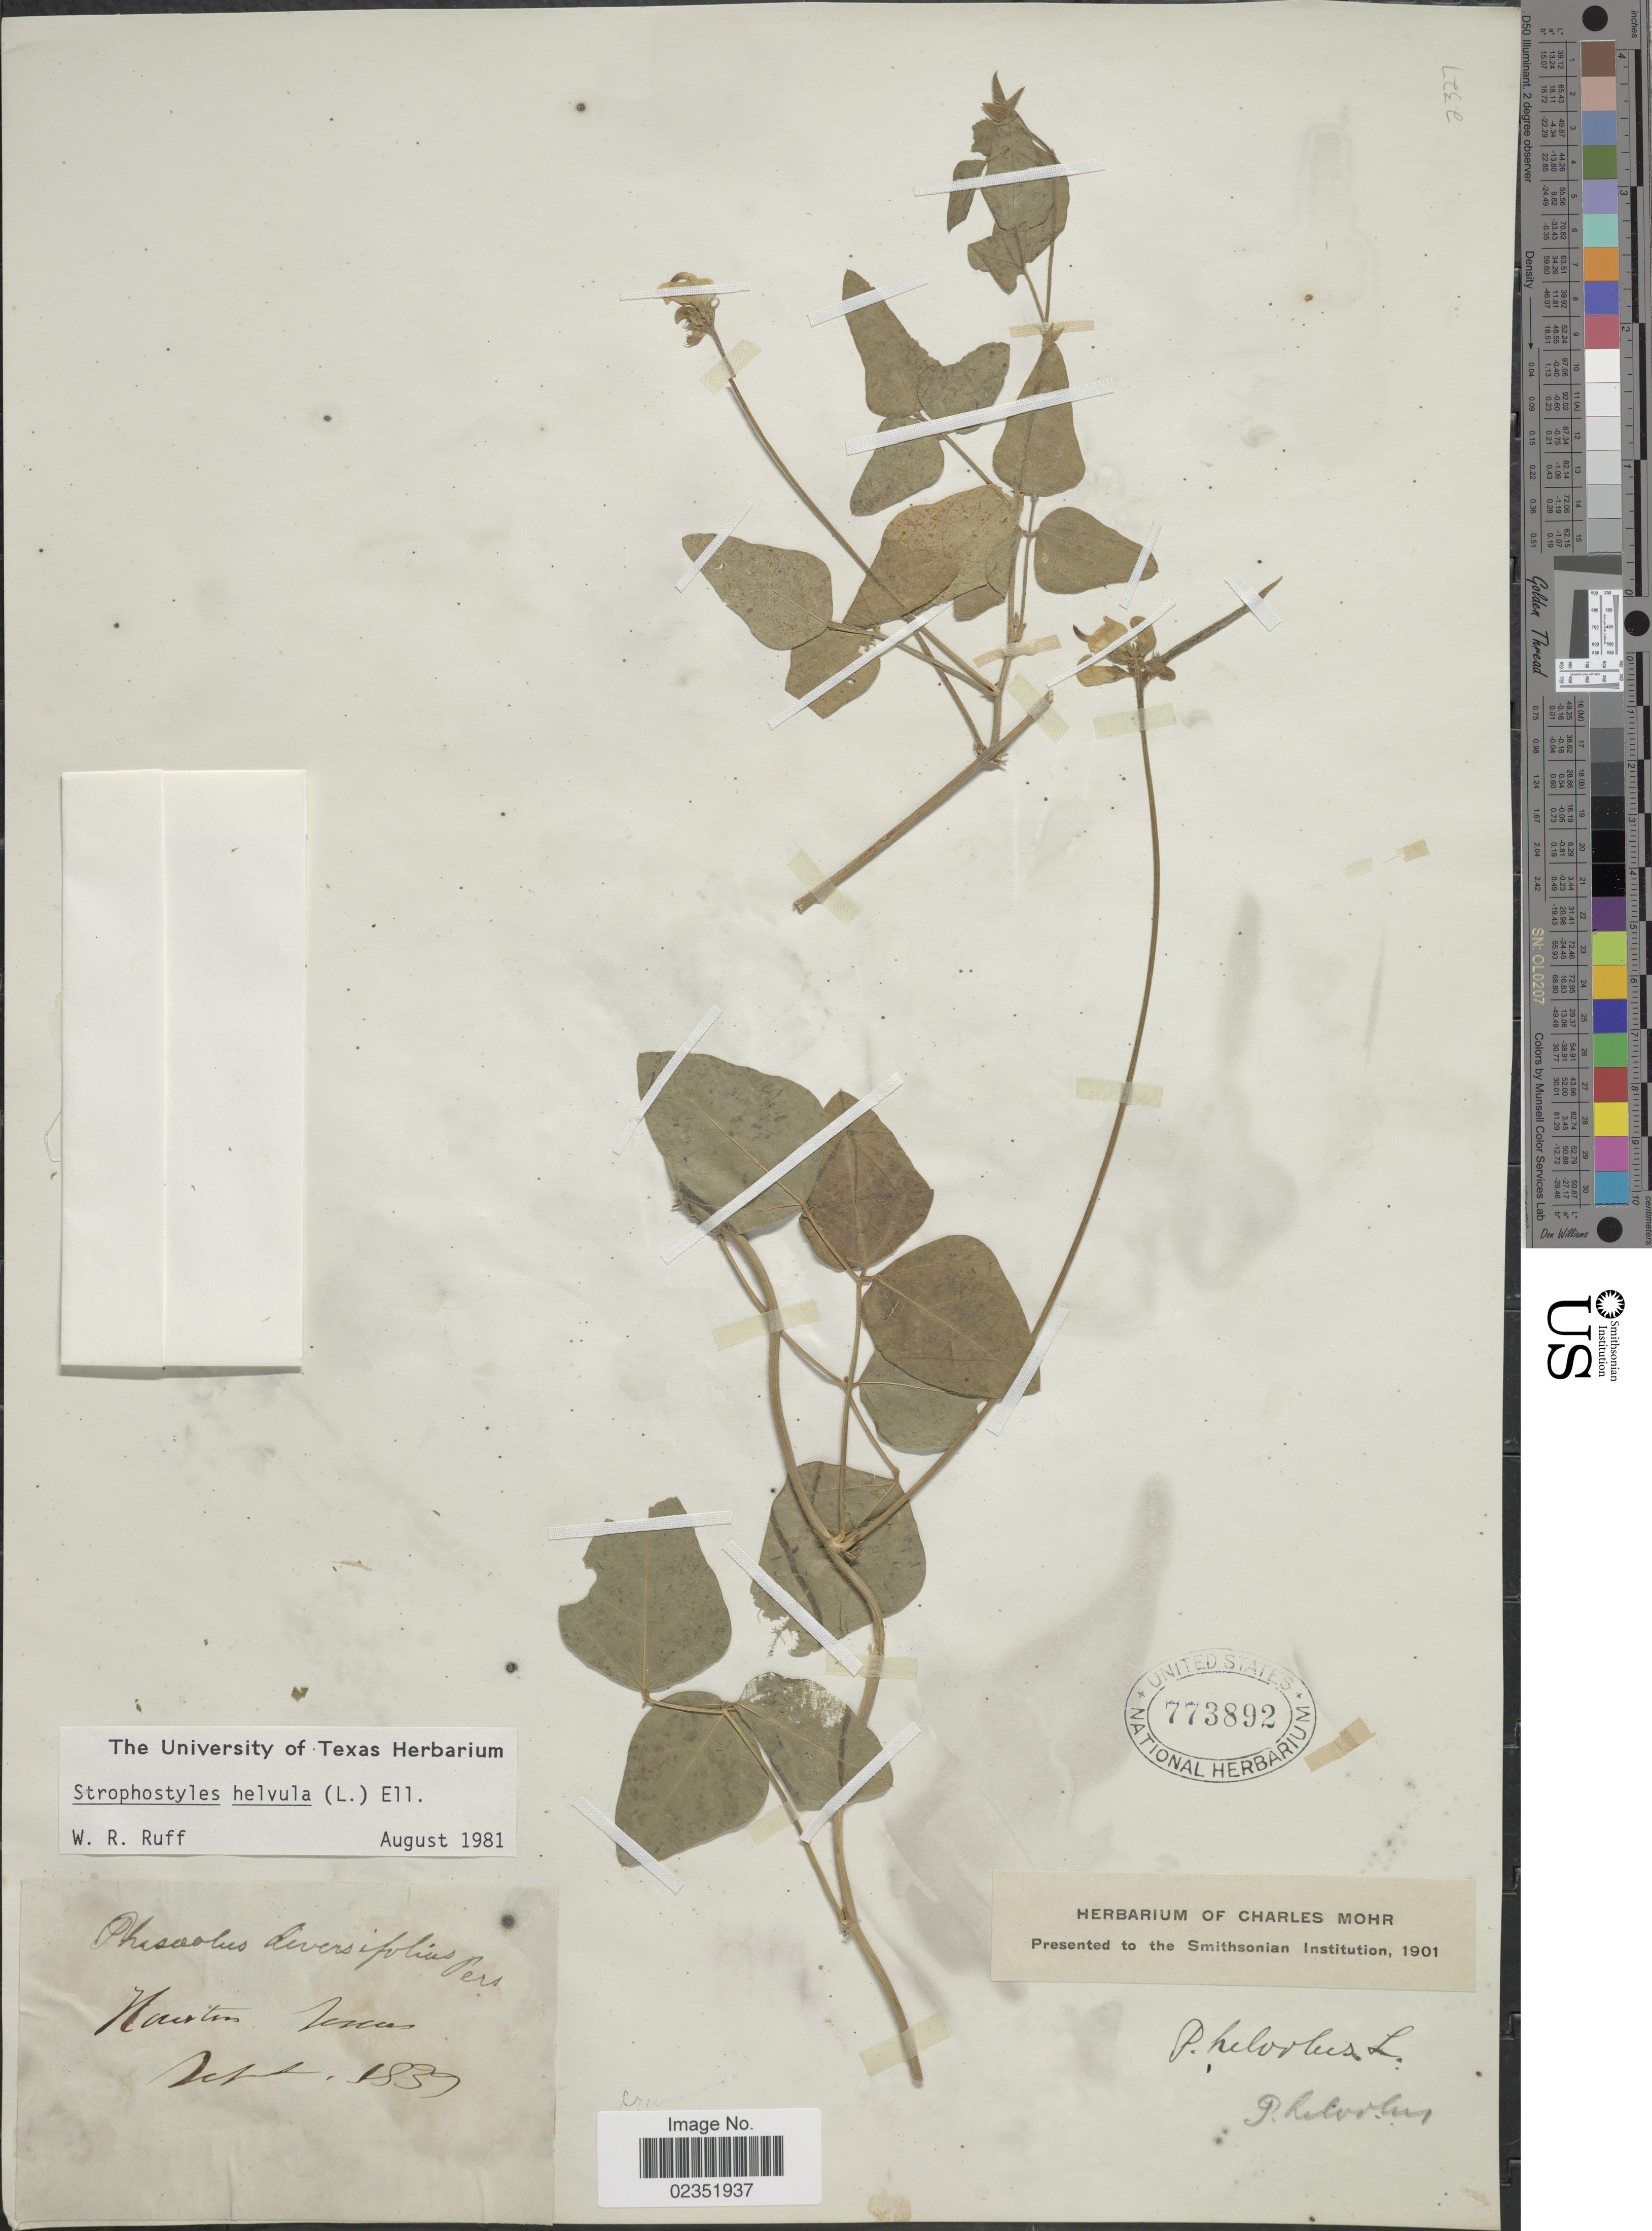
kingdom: Plantae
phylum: Tracheophyta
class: Magnoliopsida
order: Fabales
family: Fabaceae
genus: Strophostyles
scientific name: Strophostyles helvola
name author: (L.) Elliott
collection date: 1839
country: United States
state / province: Texas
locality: Houston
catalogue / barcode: US 773892